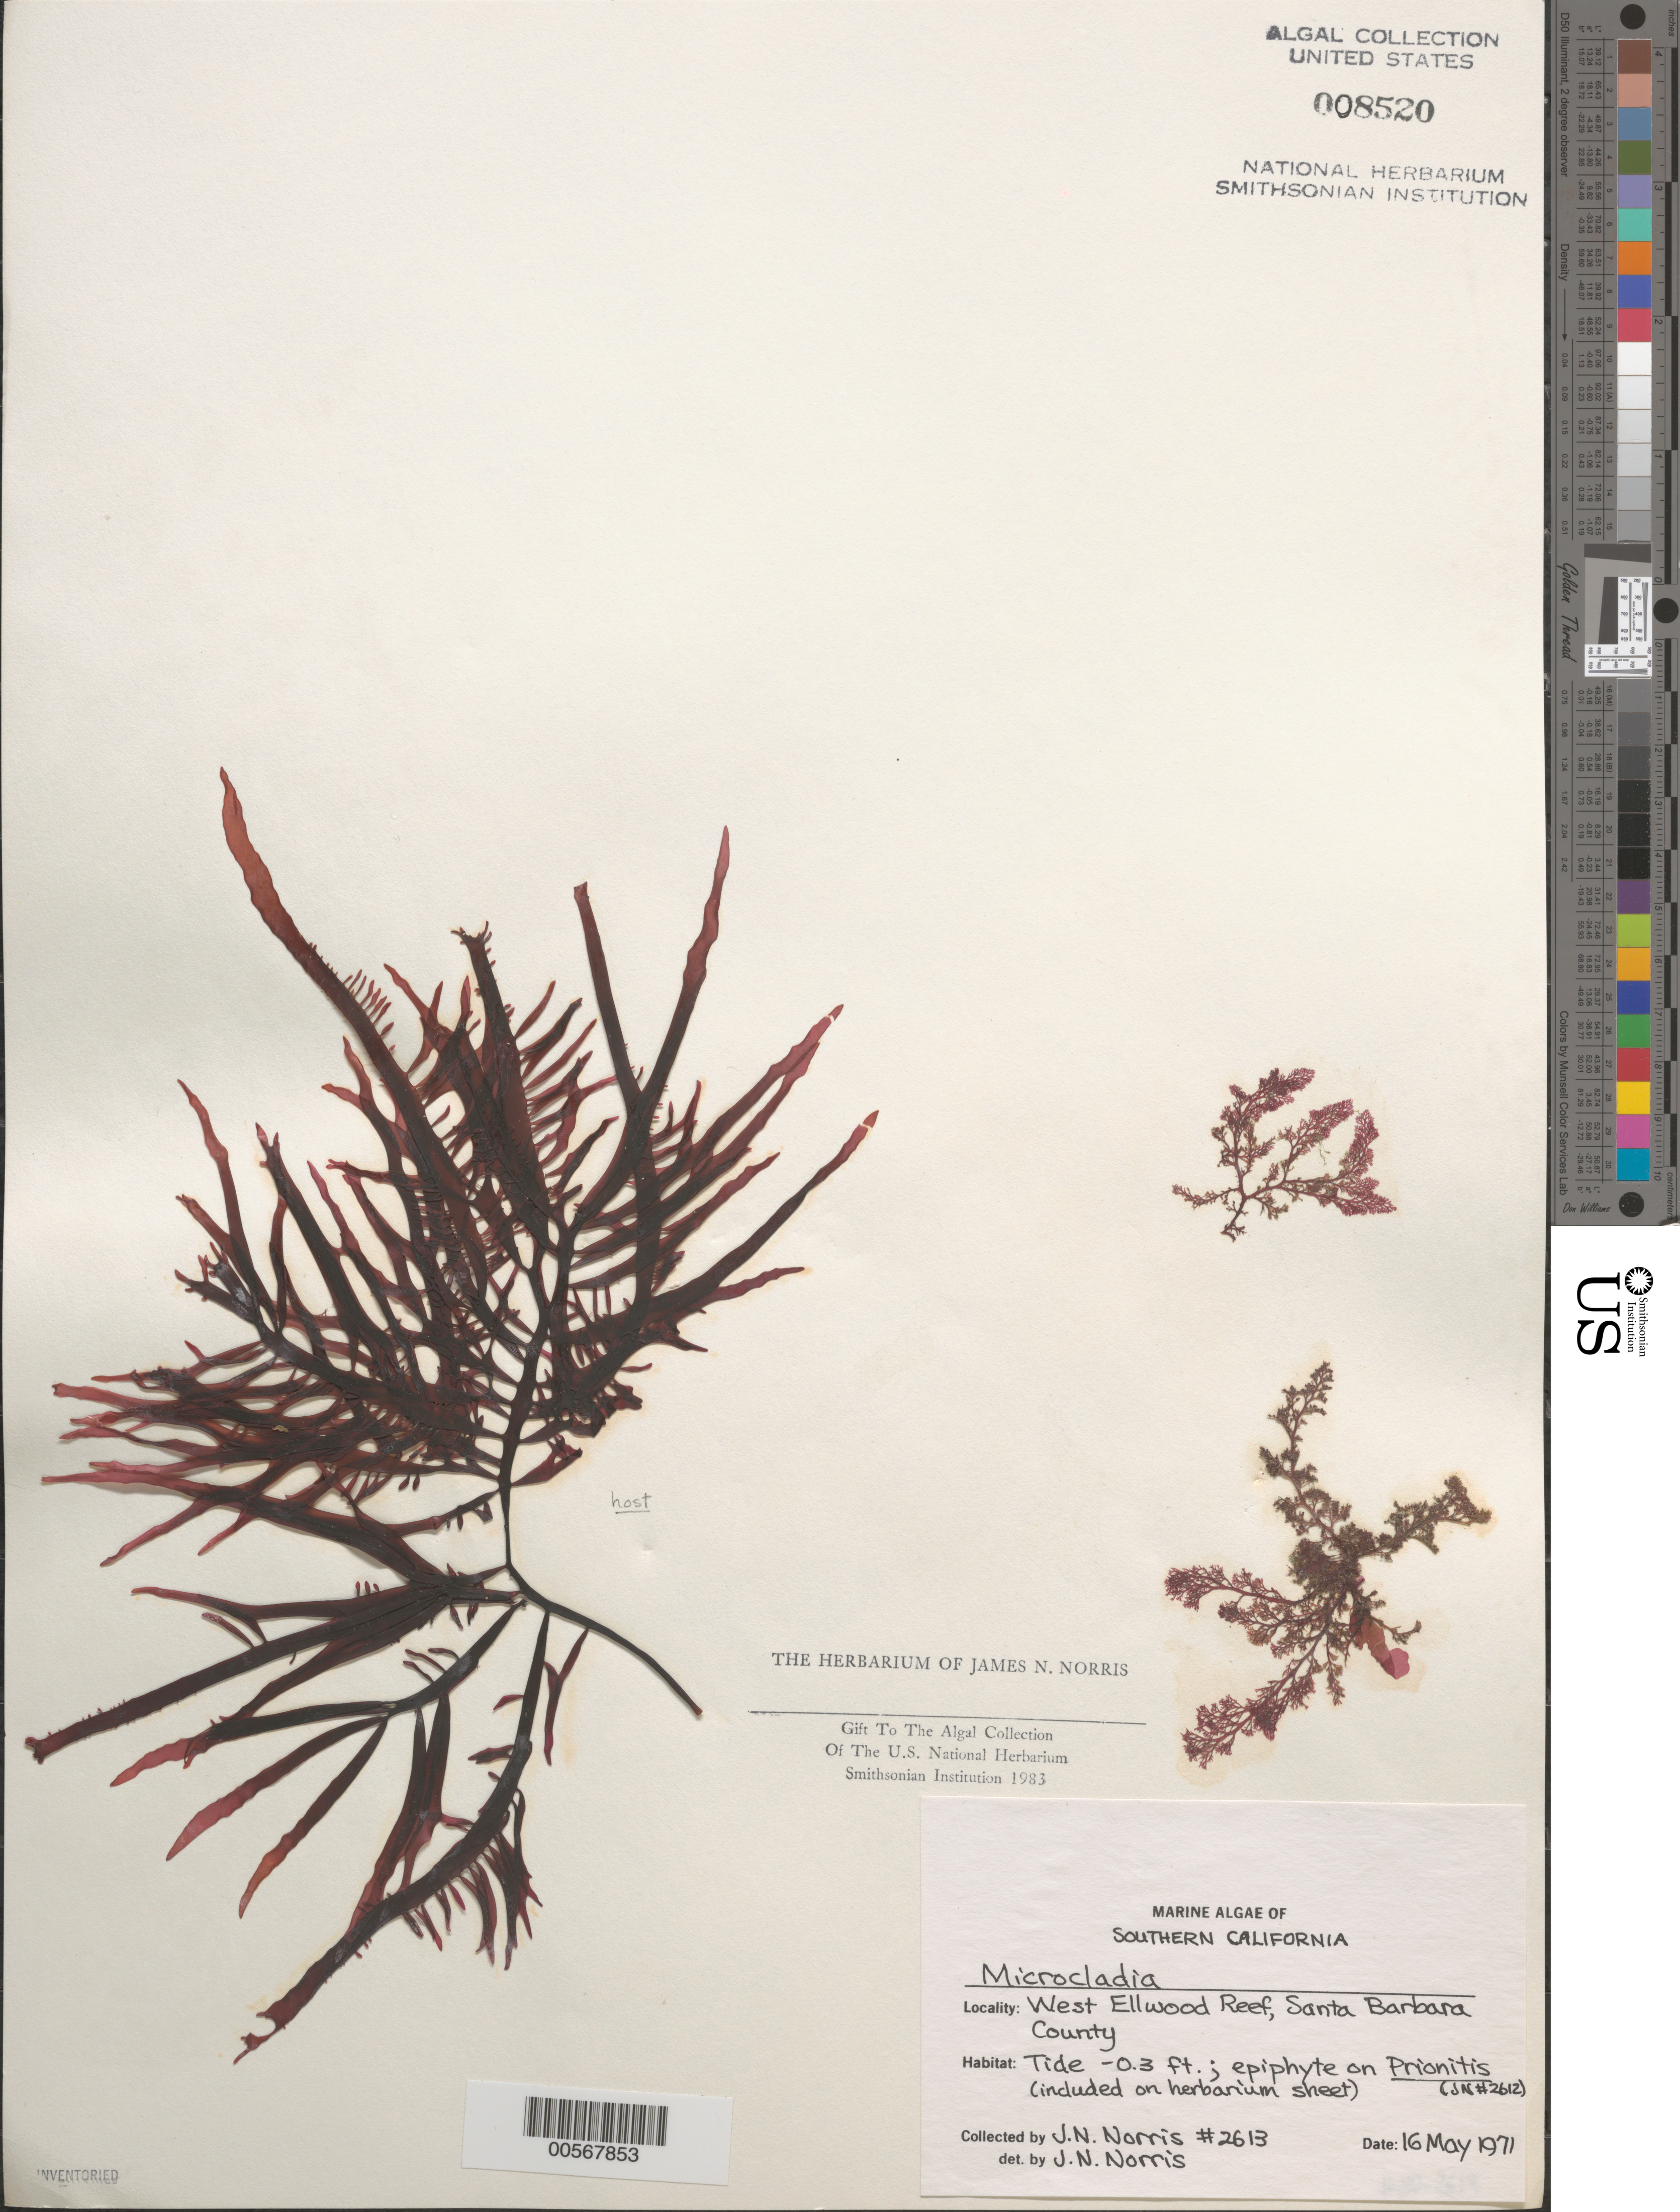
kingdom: Plantae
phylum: Rhodophyta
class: Florideophyceae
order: Ceramiales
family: Ceramiaceae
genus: Microcladia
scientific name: Microcladia sp.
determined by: Norris, James N.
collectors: J. N. Norris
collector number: JN-2613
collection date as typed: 16 May 1971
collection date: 1971-05-16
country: United States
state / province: California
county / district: Santa Barbara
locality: West Ellwood Reef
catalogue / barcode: US 8520